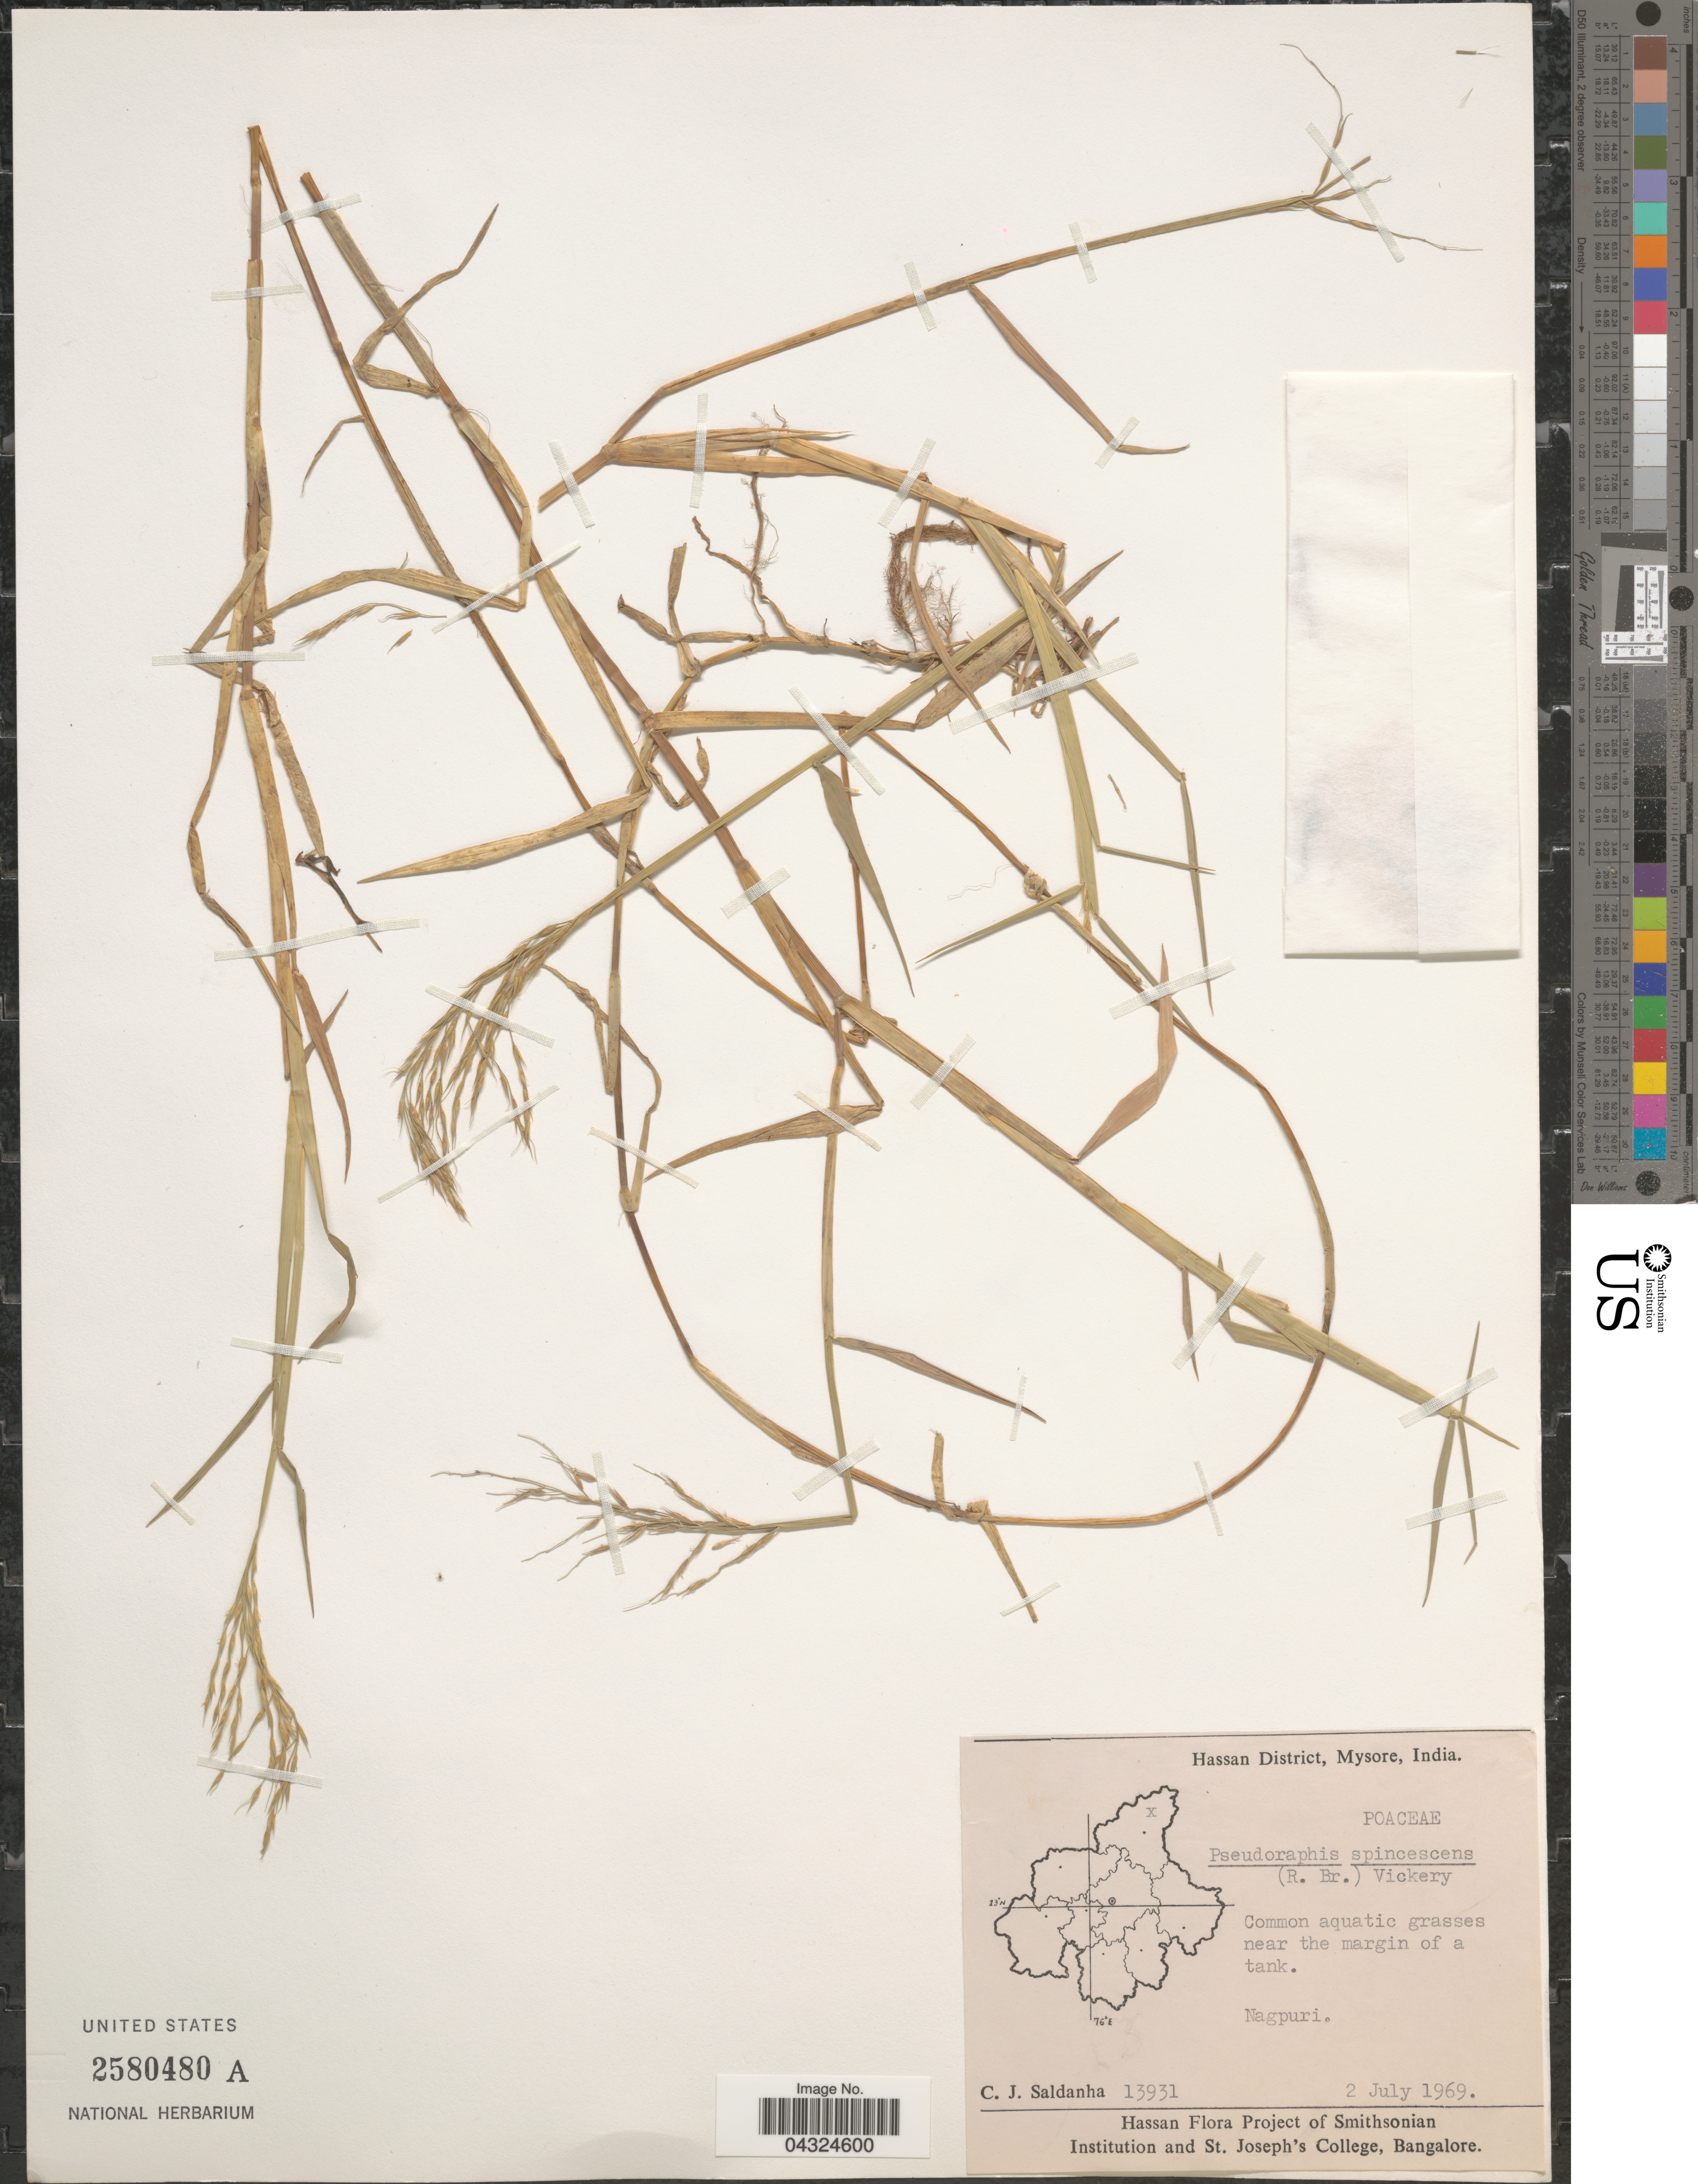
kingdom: Plantae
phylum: Tracheophyta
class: Liliopsida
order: Poales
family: Poaceae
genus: Pseudoraphis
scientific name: Pseudoraphis spinescens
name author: (R. Br.) Vickery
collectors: C. J. Saldanha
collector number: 13931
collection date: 1969-07-02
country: India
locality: Hassan District, Mysore. Nagpuri.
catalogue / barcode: US 2580480A